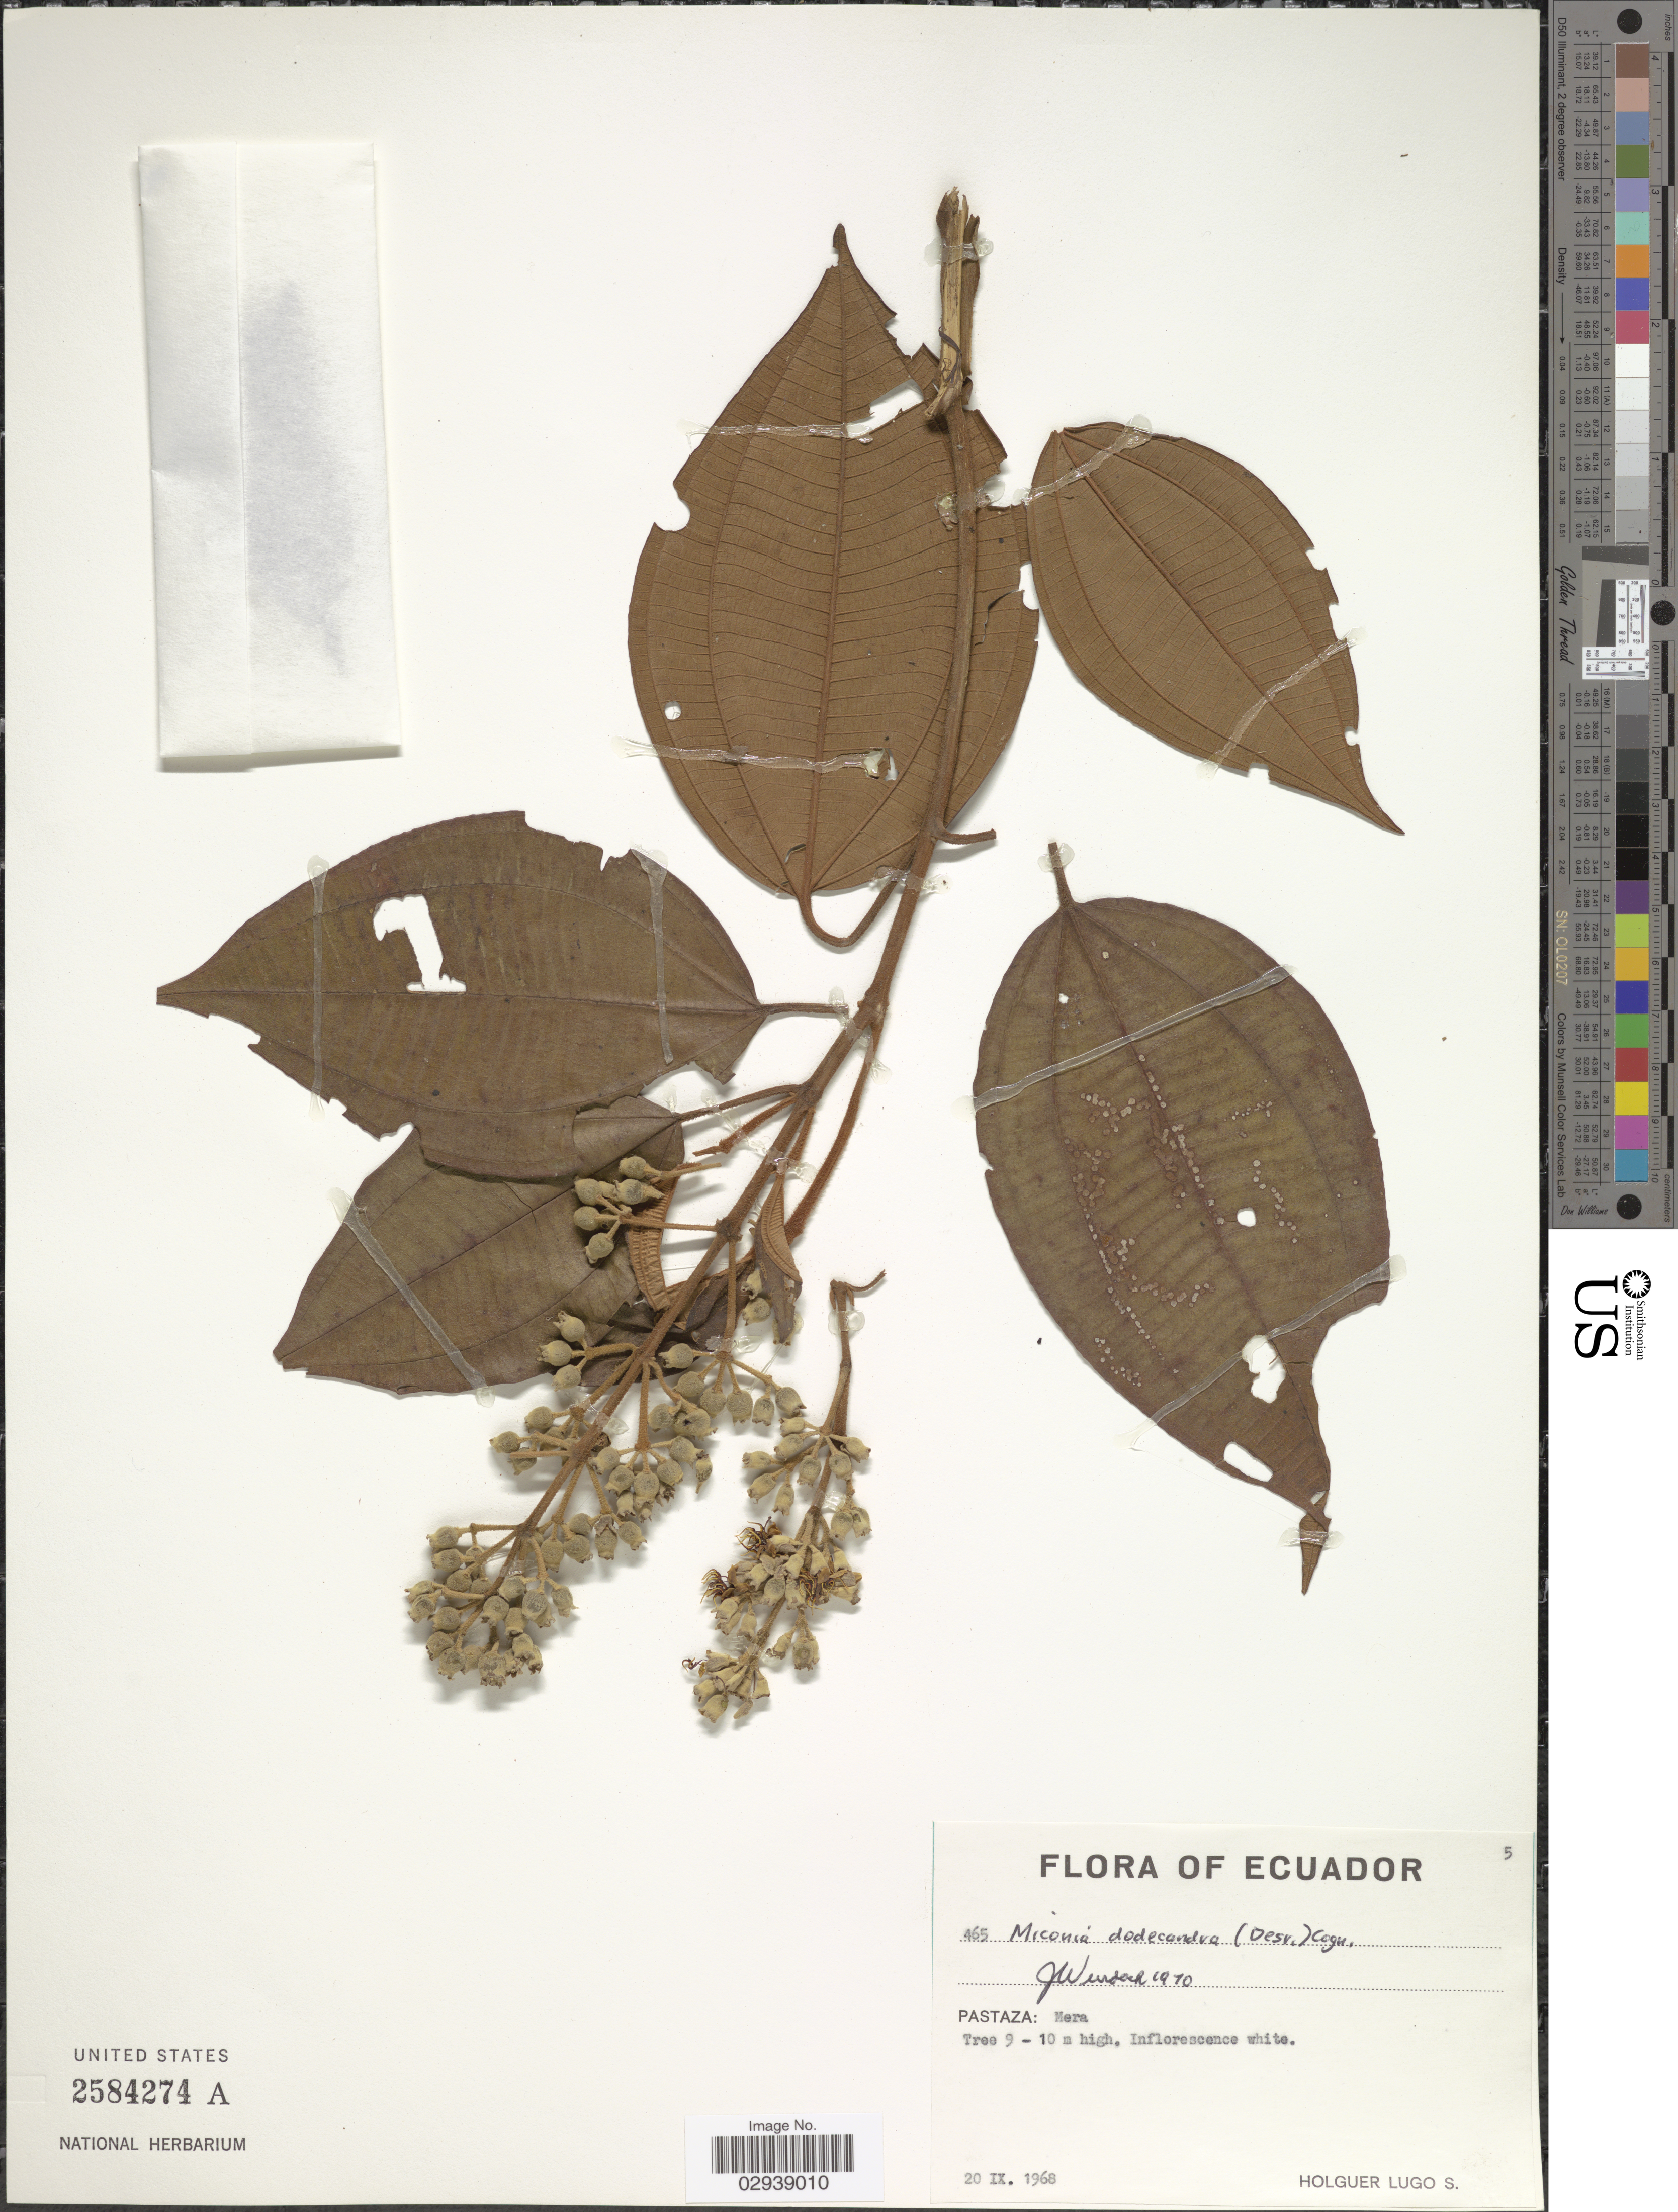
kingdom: Plantae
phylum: Tracheophyta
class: Magnoliopsida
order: Myrtales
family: Melastomataceae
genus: Miconia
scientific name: Miconia dodecandra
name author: Cogn.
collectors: H. Lugo S.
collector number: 465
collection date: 1968-09-20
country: Ecuador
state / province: Pastaza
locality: Mera.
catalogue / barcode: US 2584274A